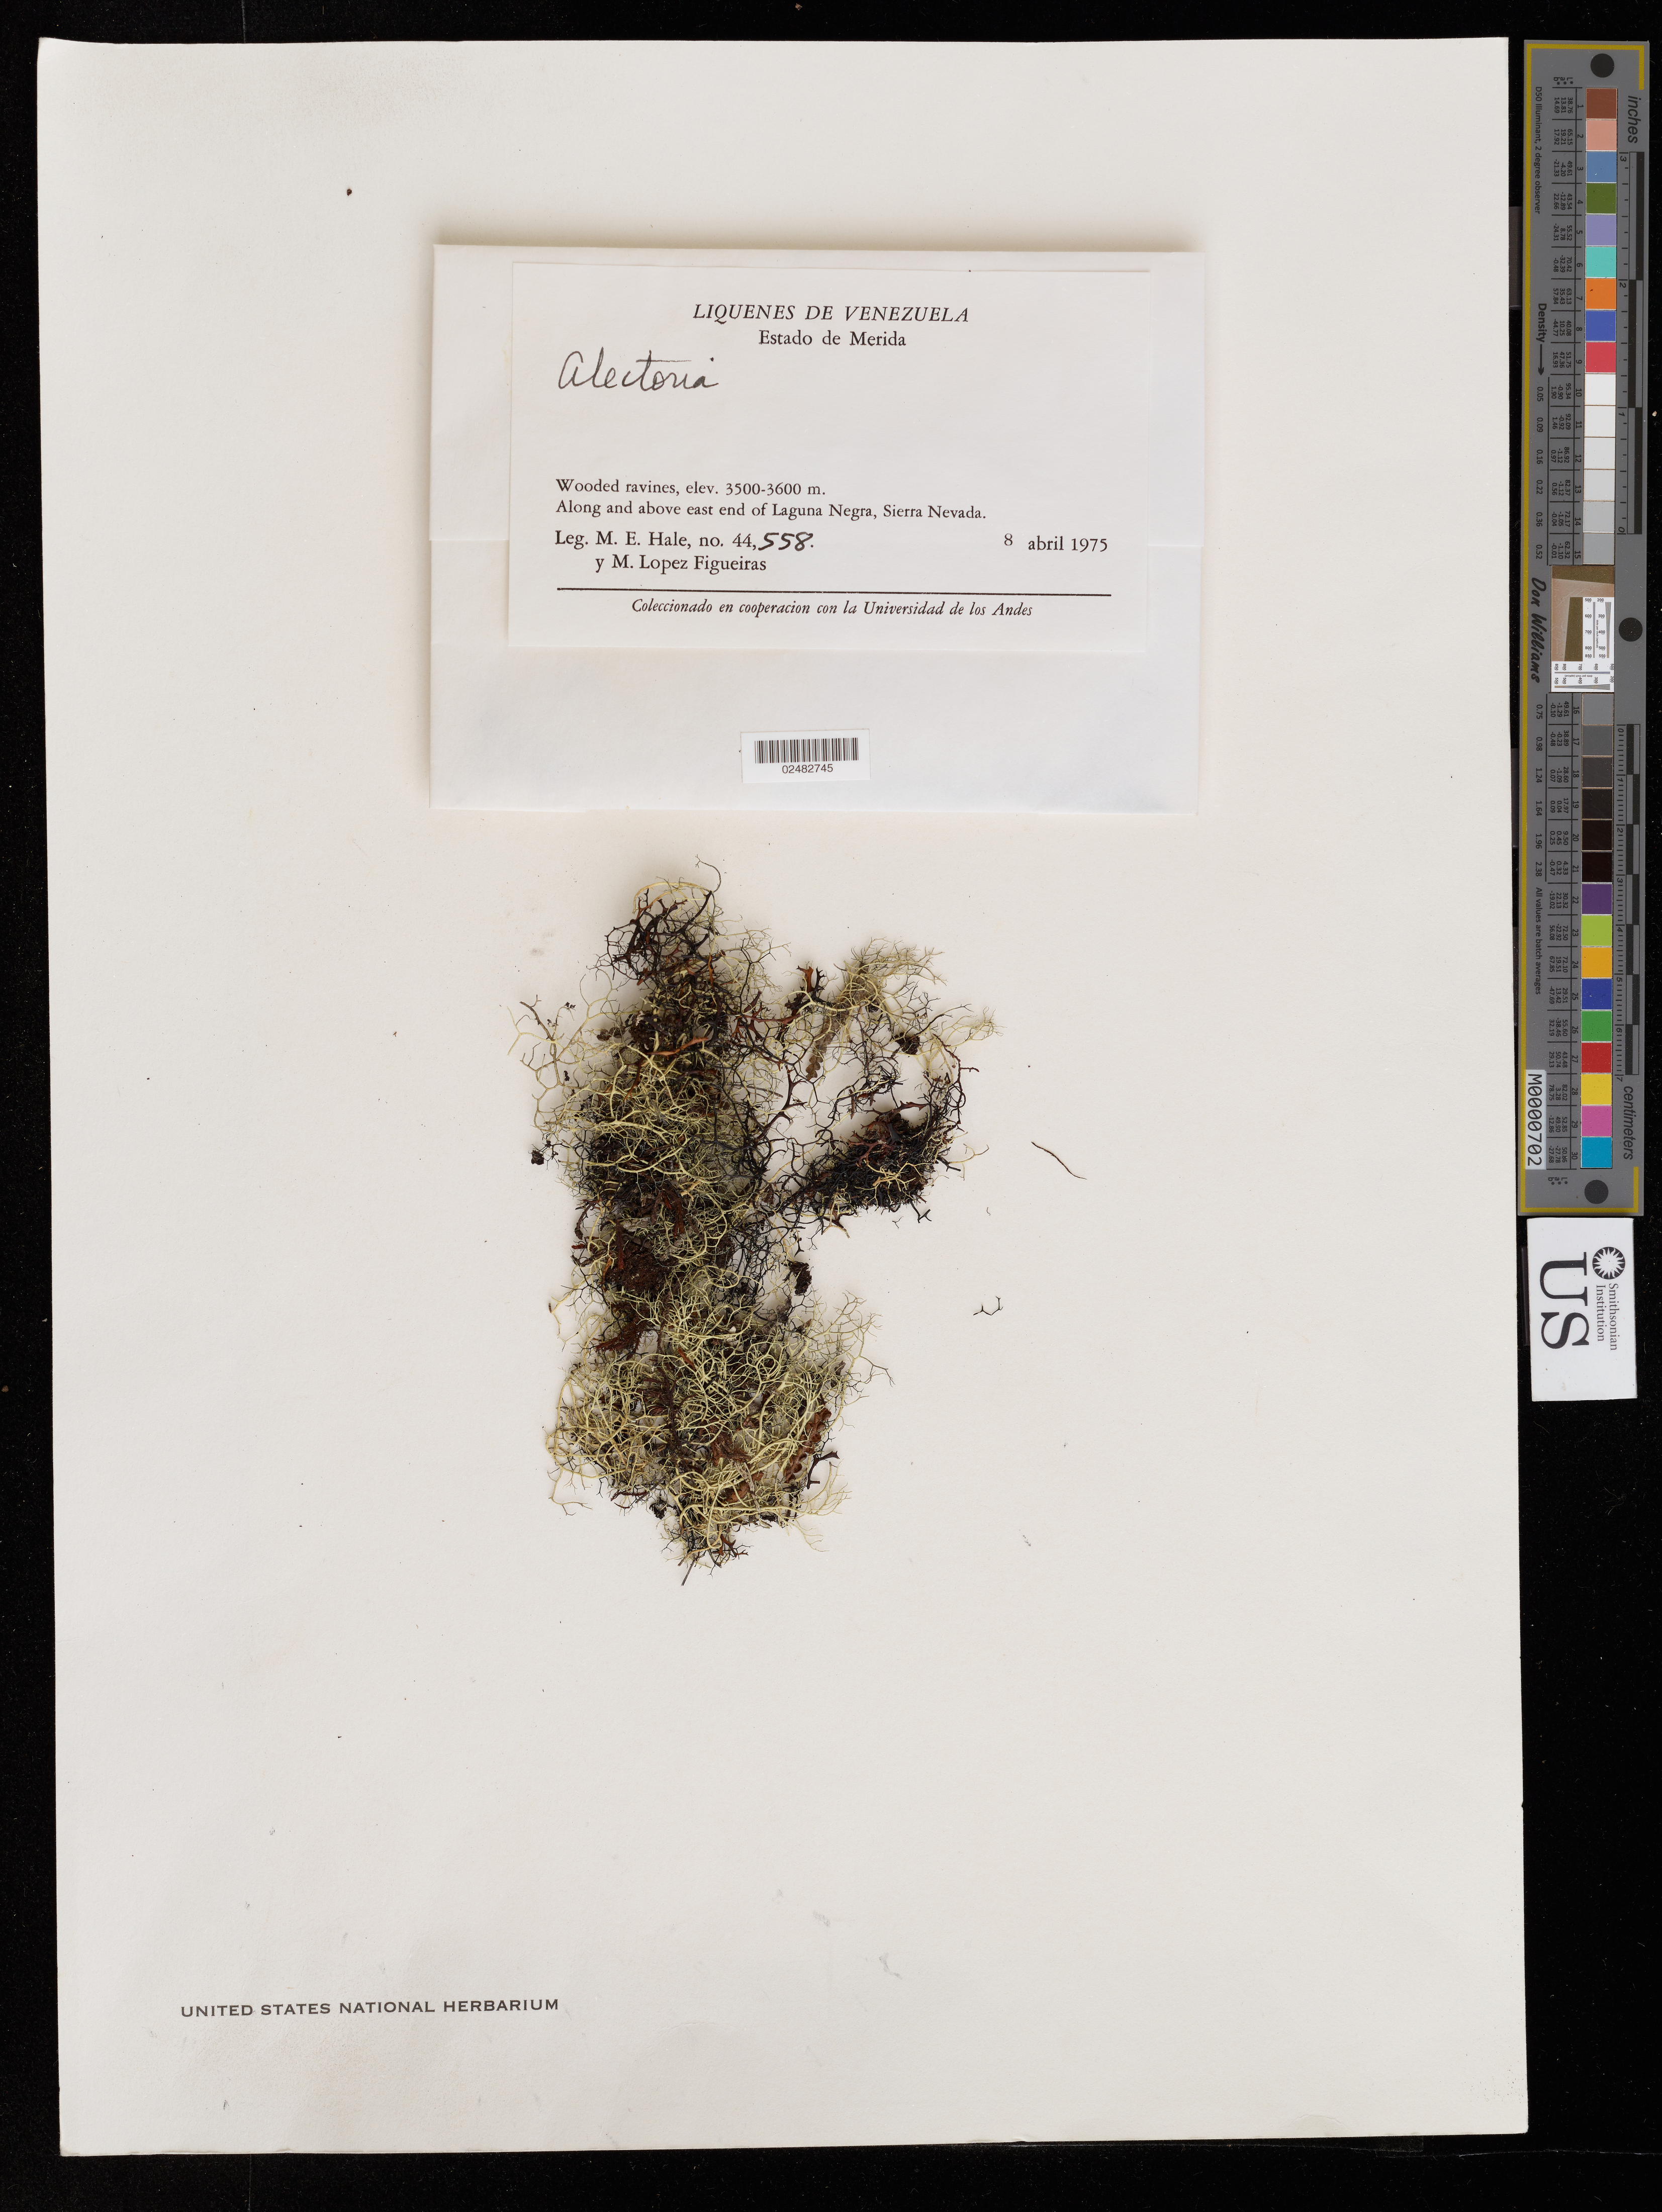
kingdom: Fungi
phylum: Ascomycota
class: Lecanoromycetes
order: Lecanorales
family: Parmeliaceae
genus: Alectoria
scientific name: Alectoria sp.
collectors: M. Hale & M. López Figueiras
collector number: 44558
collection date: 1975-04-08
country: Venezuela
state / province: Mérida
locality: Along and above E end of Laguna Negra, Sierra Nevada.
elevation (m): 3500